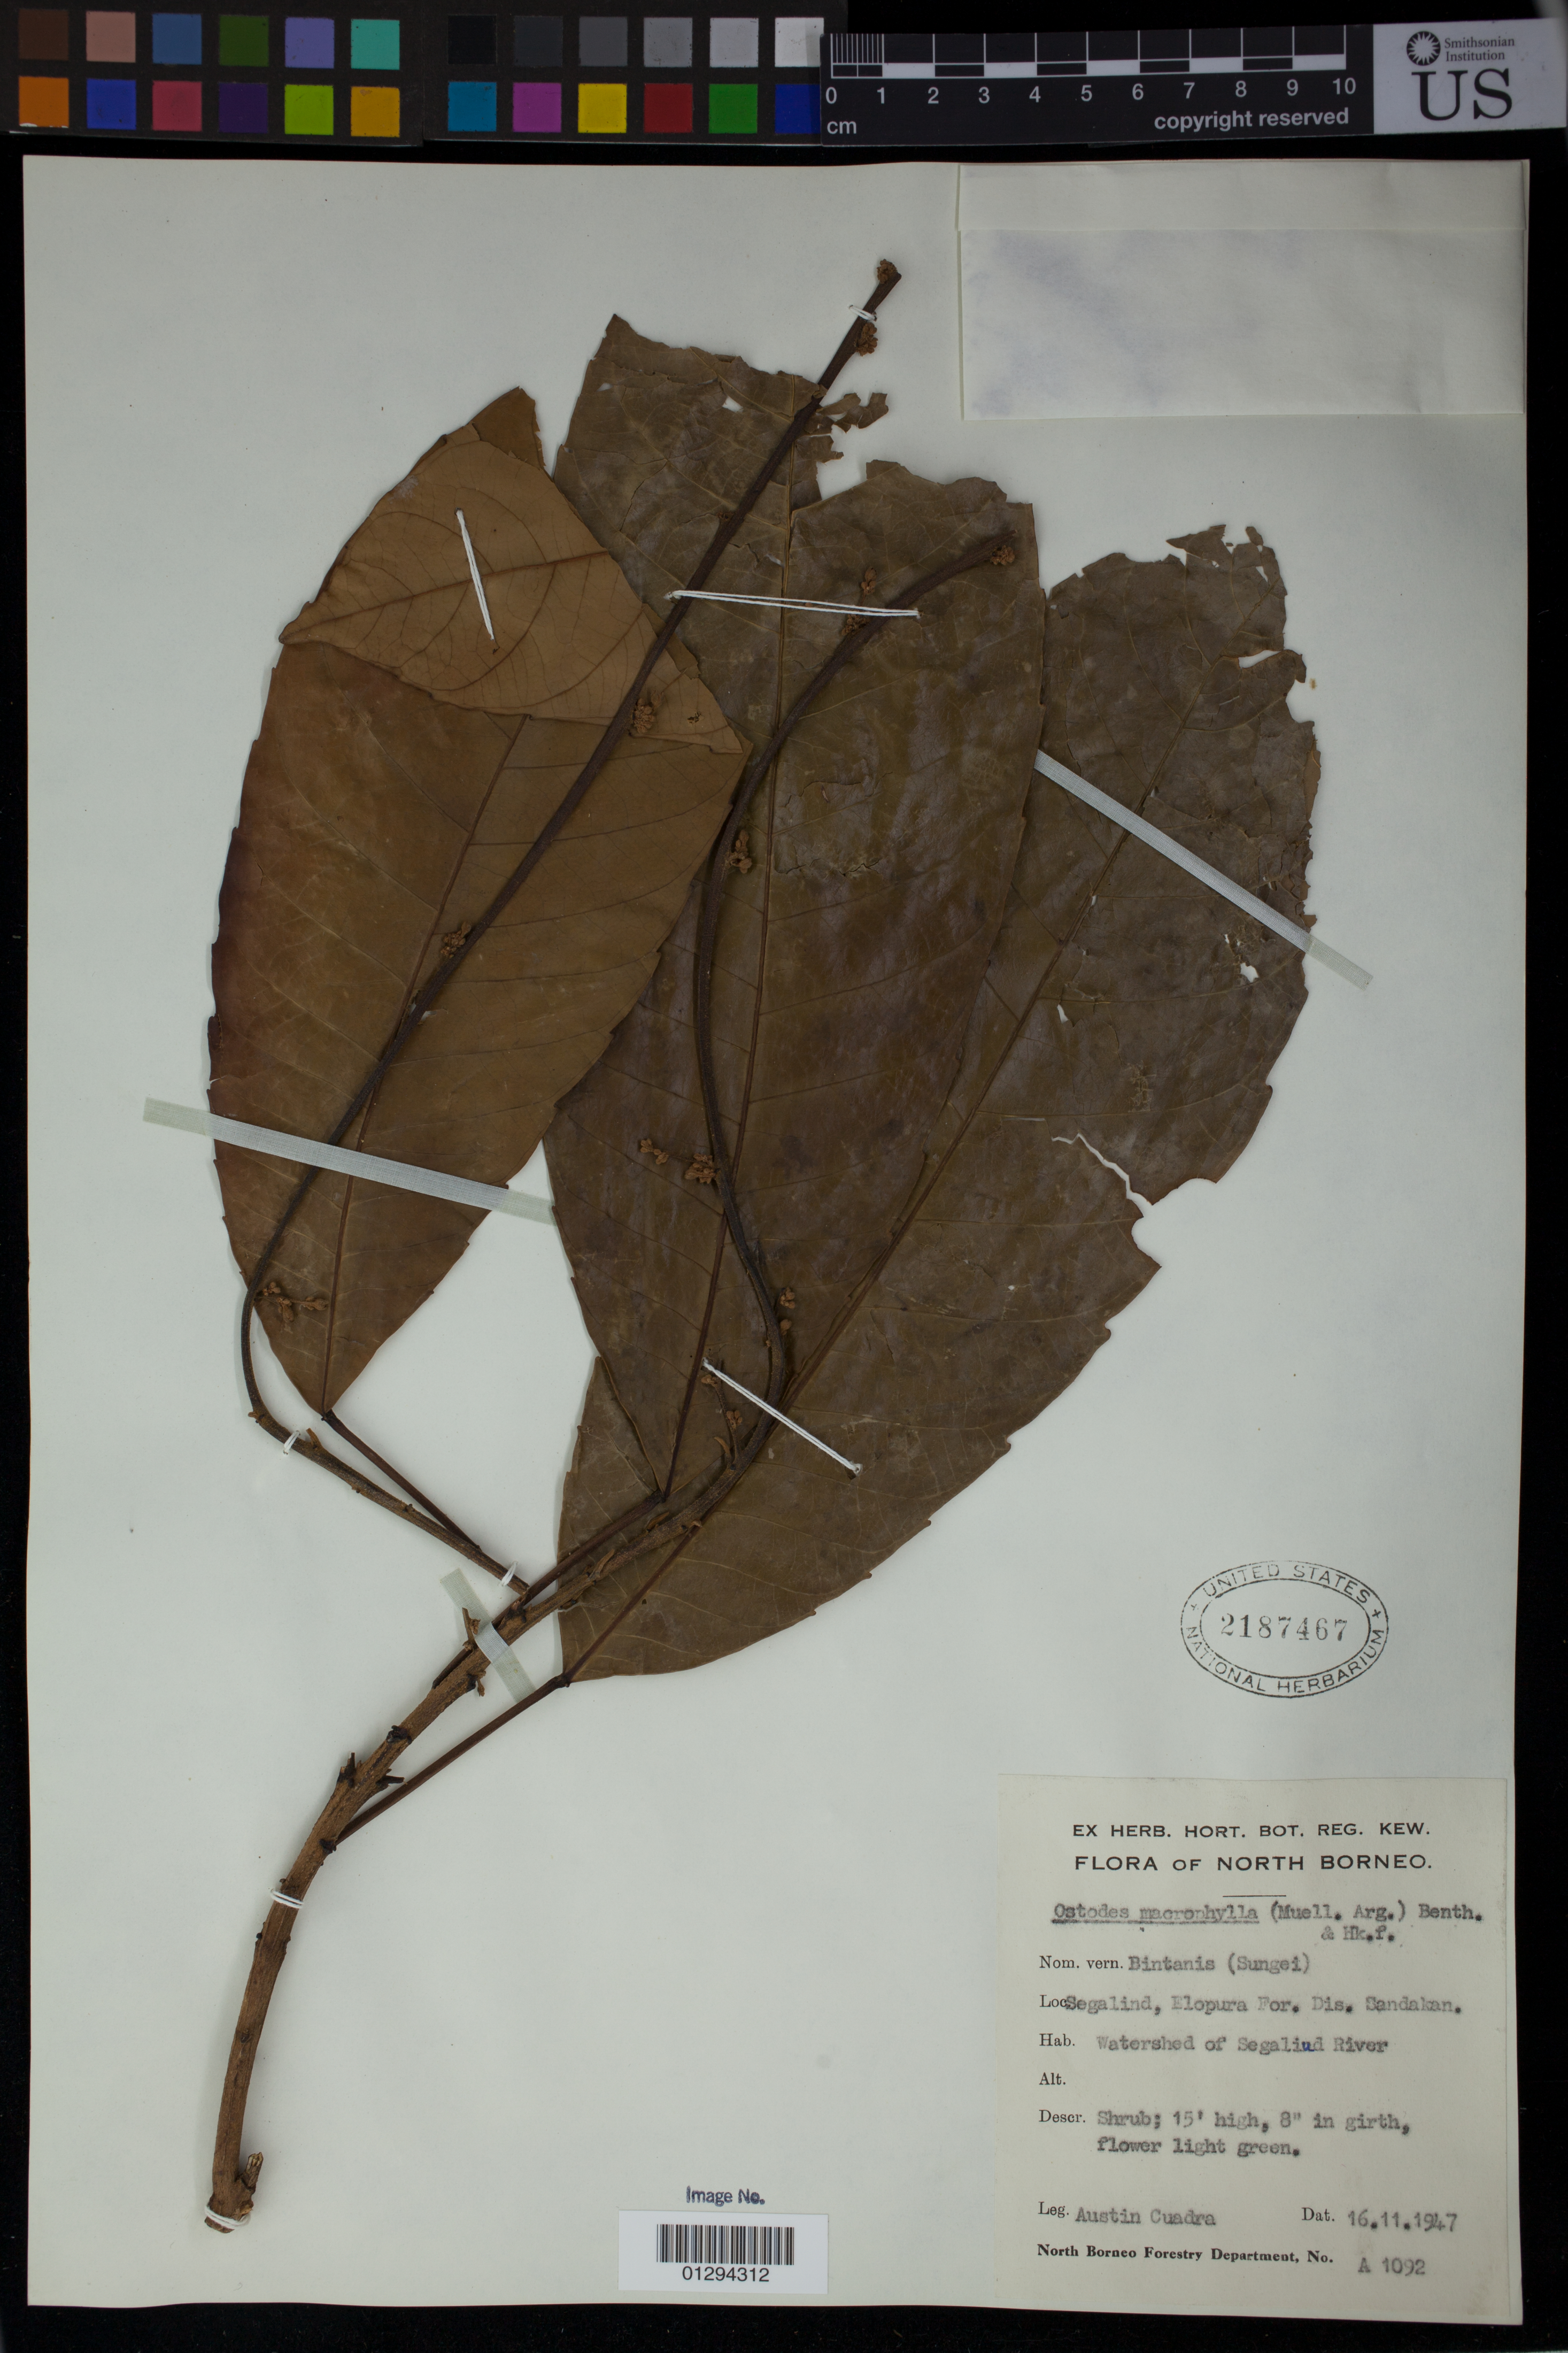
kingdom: Plantae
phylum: Tracheophyta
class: Magnoliopsida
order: Malpighiales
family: Euphorbiaceae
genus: Fahrenheitia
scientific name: Fahrenheitia pendula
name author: (Hassk.) Airy Shaw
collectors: A. Cuadra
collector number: A1092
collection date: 1947-11-16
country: Malaysia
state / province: Sabah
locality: Segalind [Segaliud], Elopura For. Dis. Sandakan.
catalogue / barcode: US 2187467